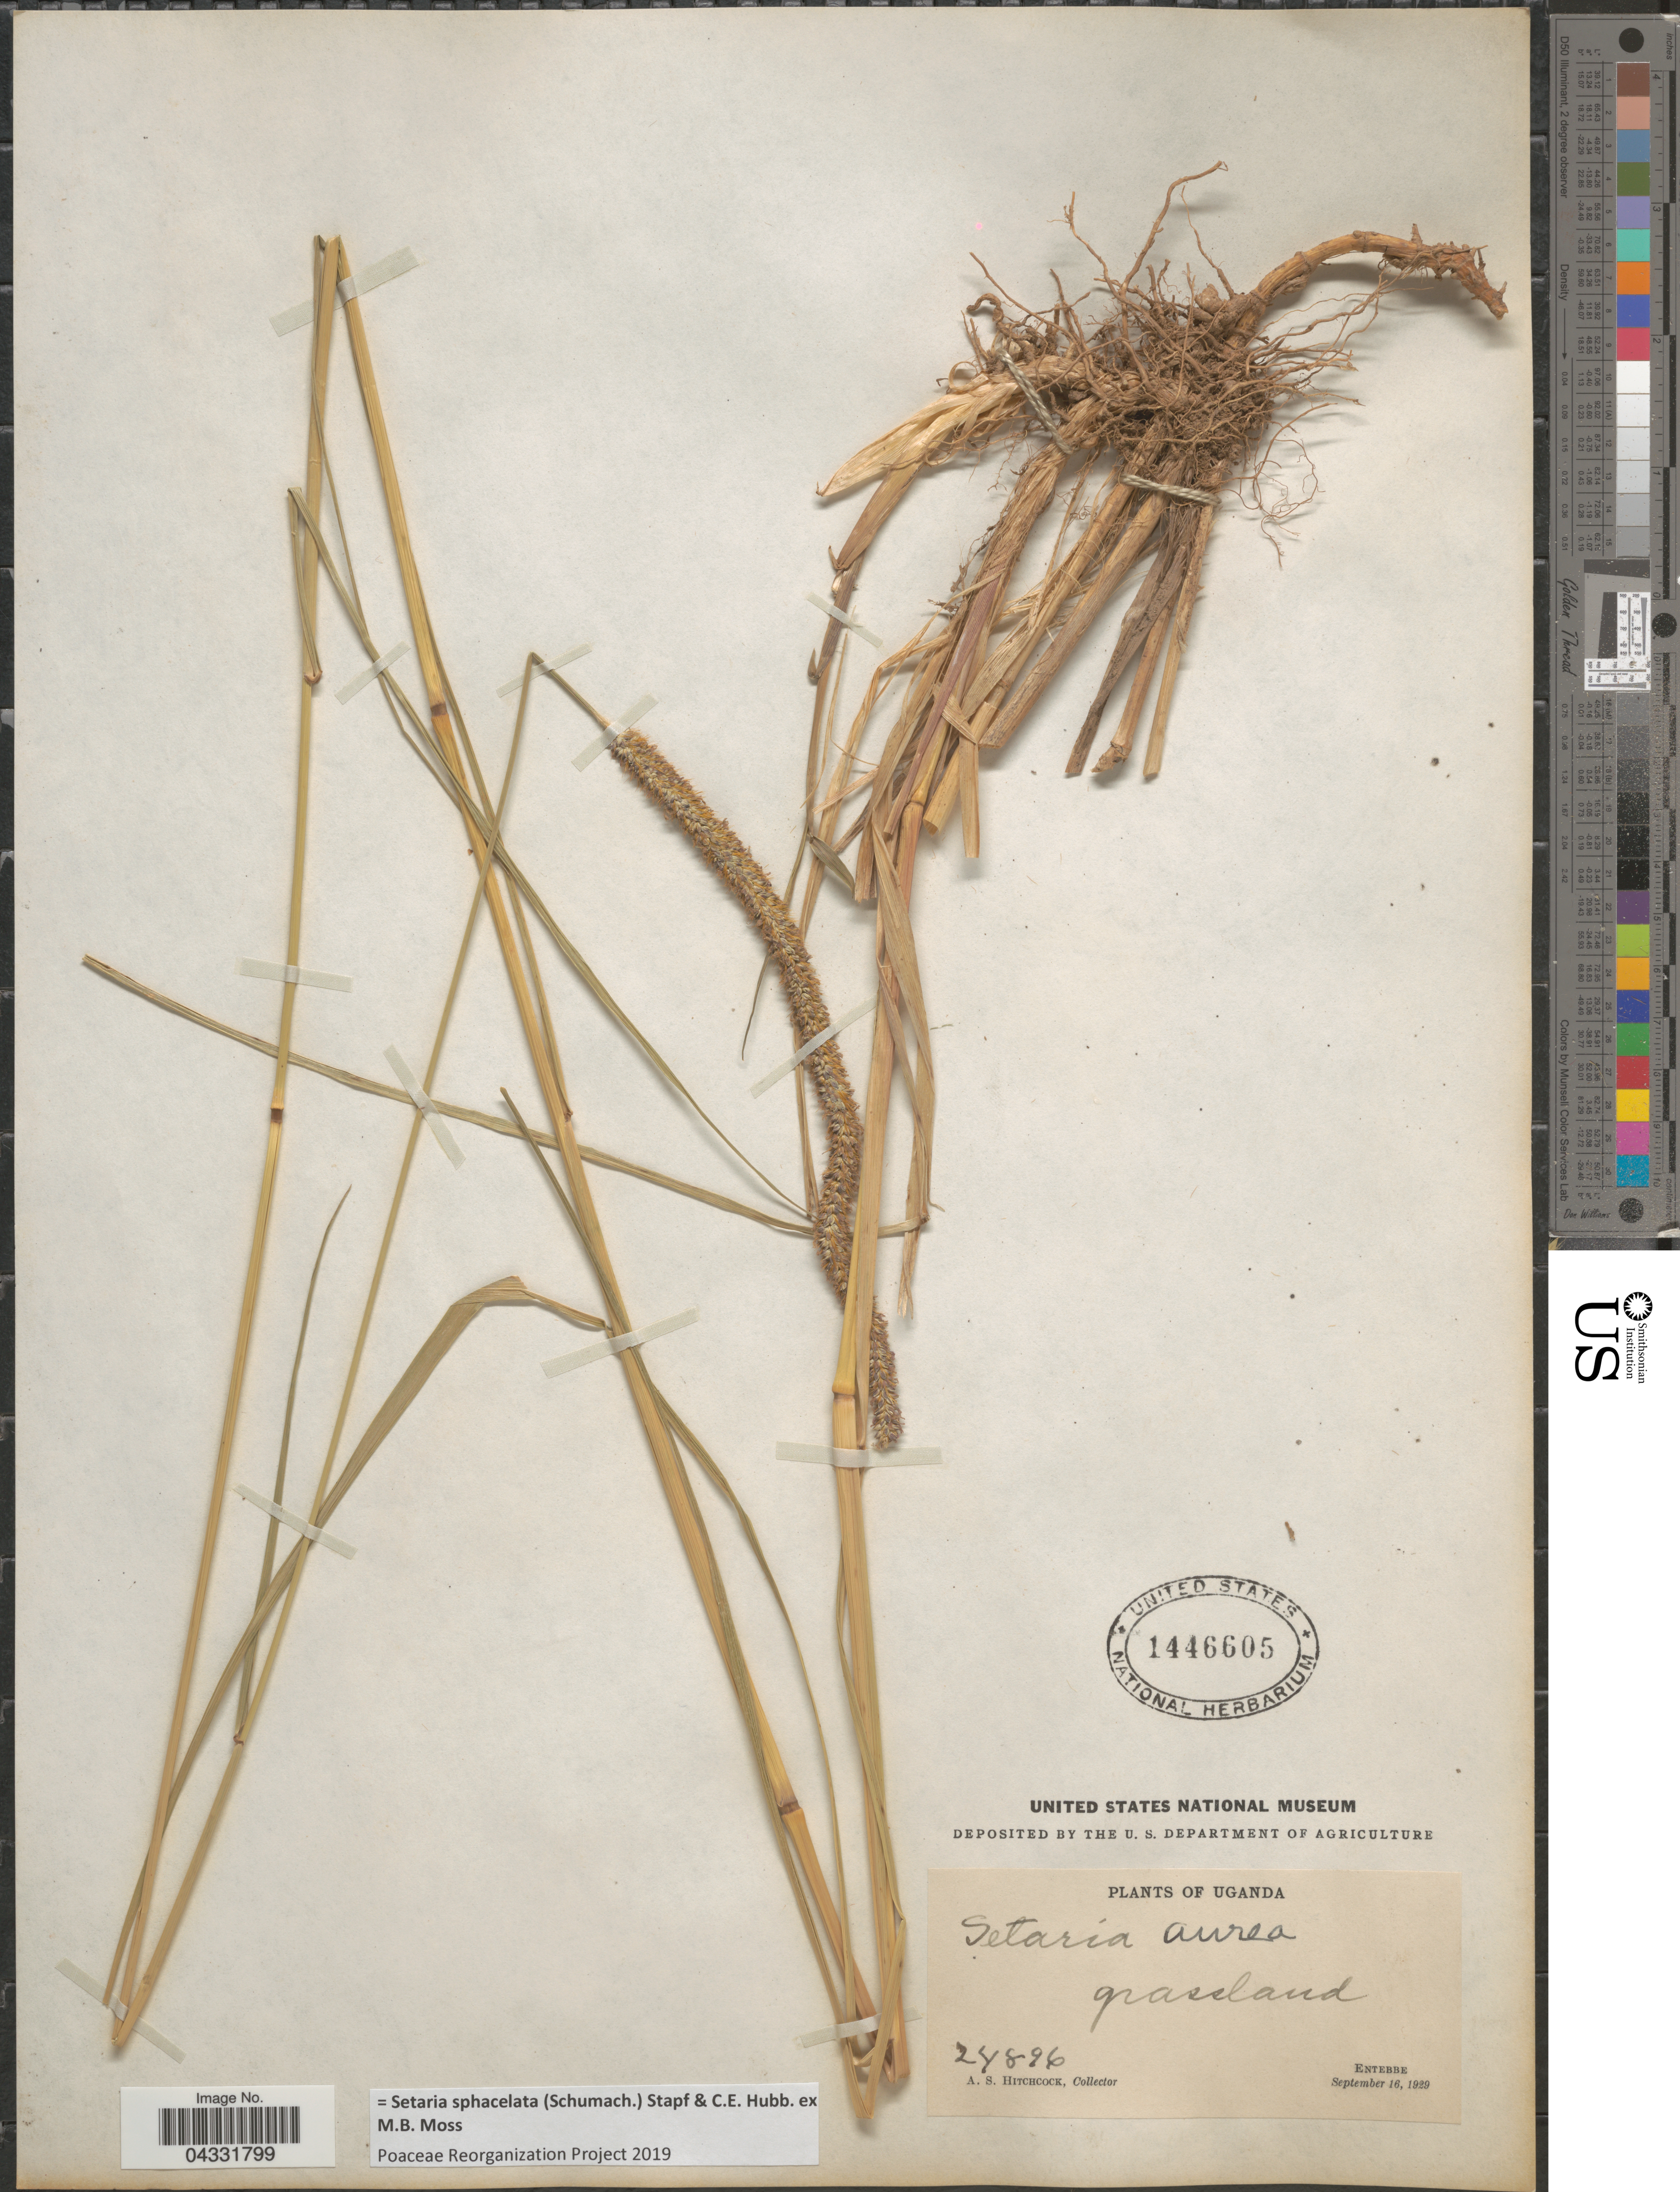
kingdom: Plantae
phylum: Tracheophyta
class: Liliopsida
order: Poales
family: Poaceae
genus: Setaria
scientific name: Setaria sphacelata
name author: (Schumach.) Stapf & Hubb. ex Moss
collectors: A. S. Hitchcock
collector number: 24896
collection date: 1929-09-16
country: Uganda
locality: Entebbe.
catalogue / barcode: US 1446605